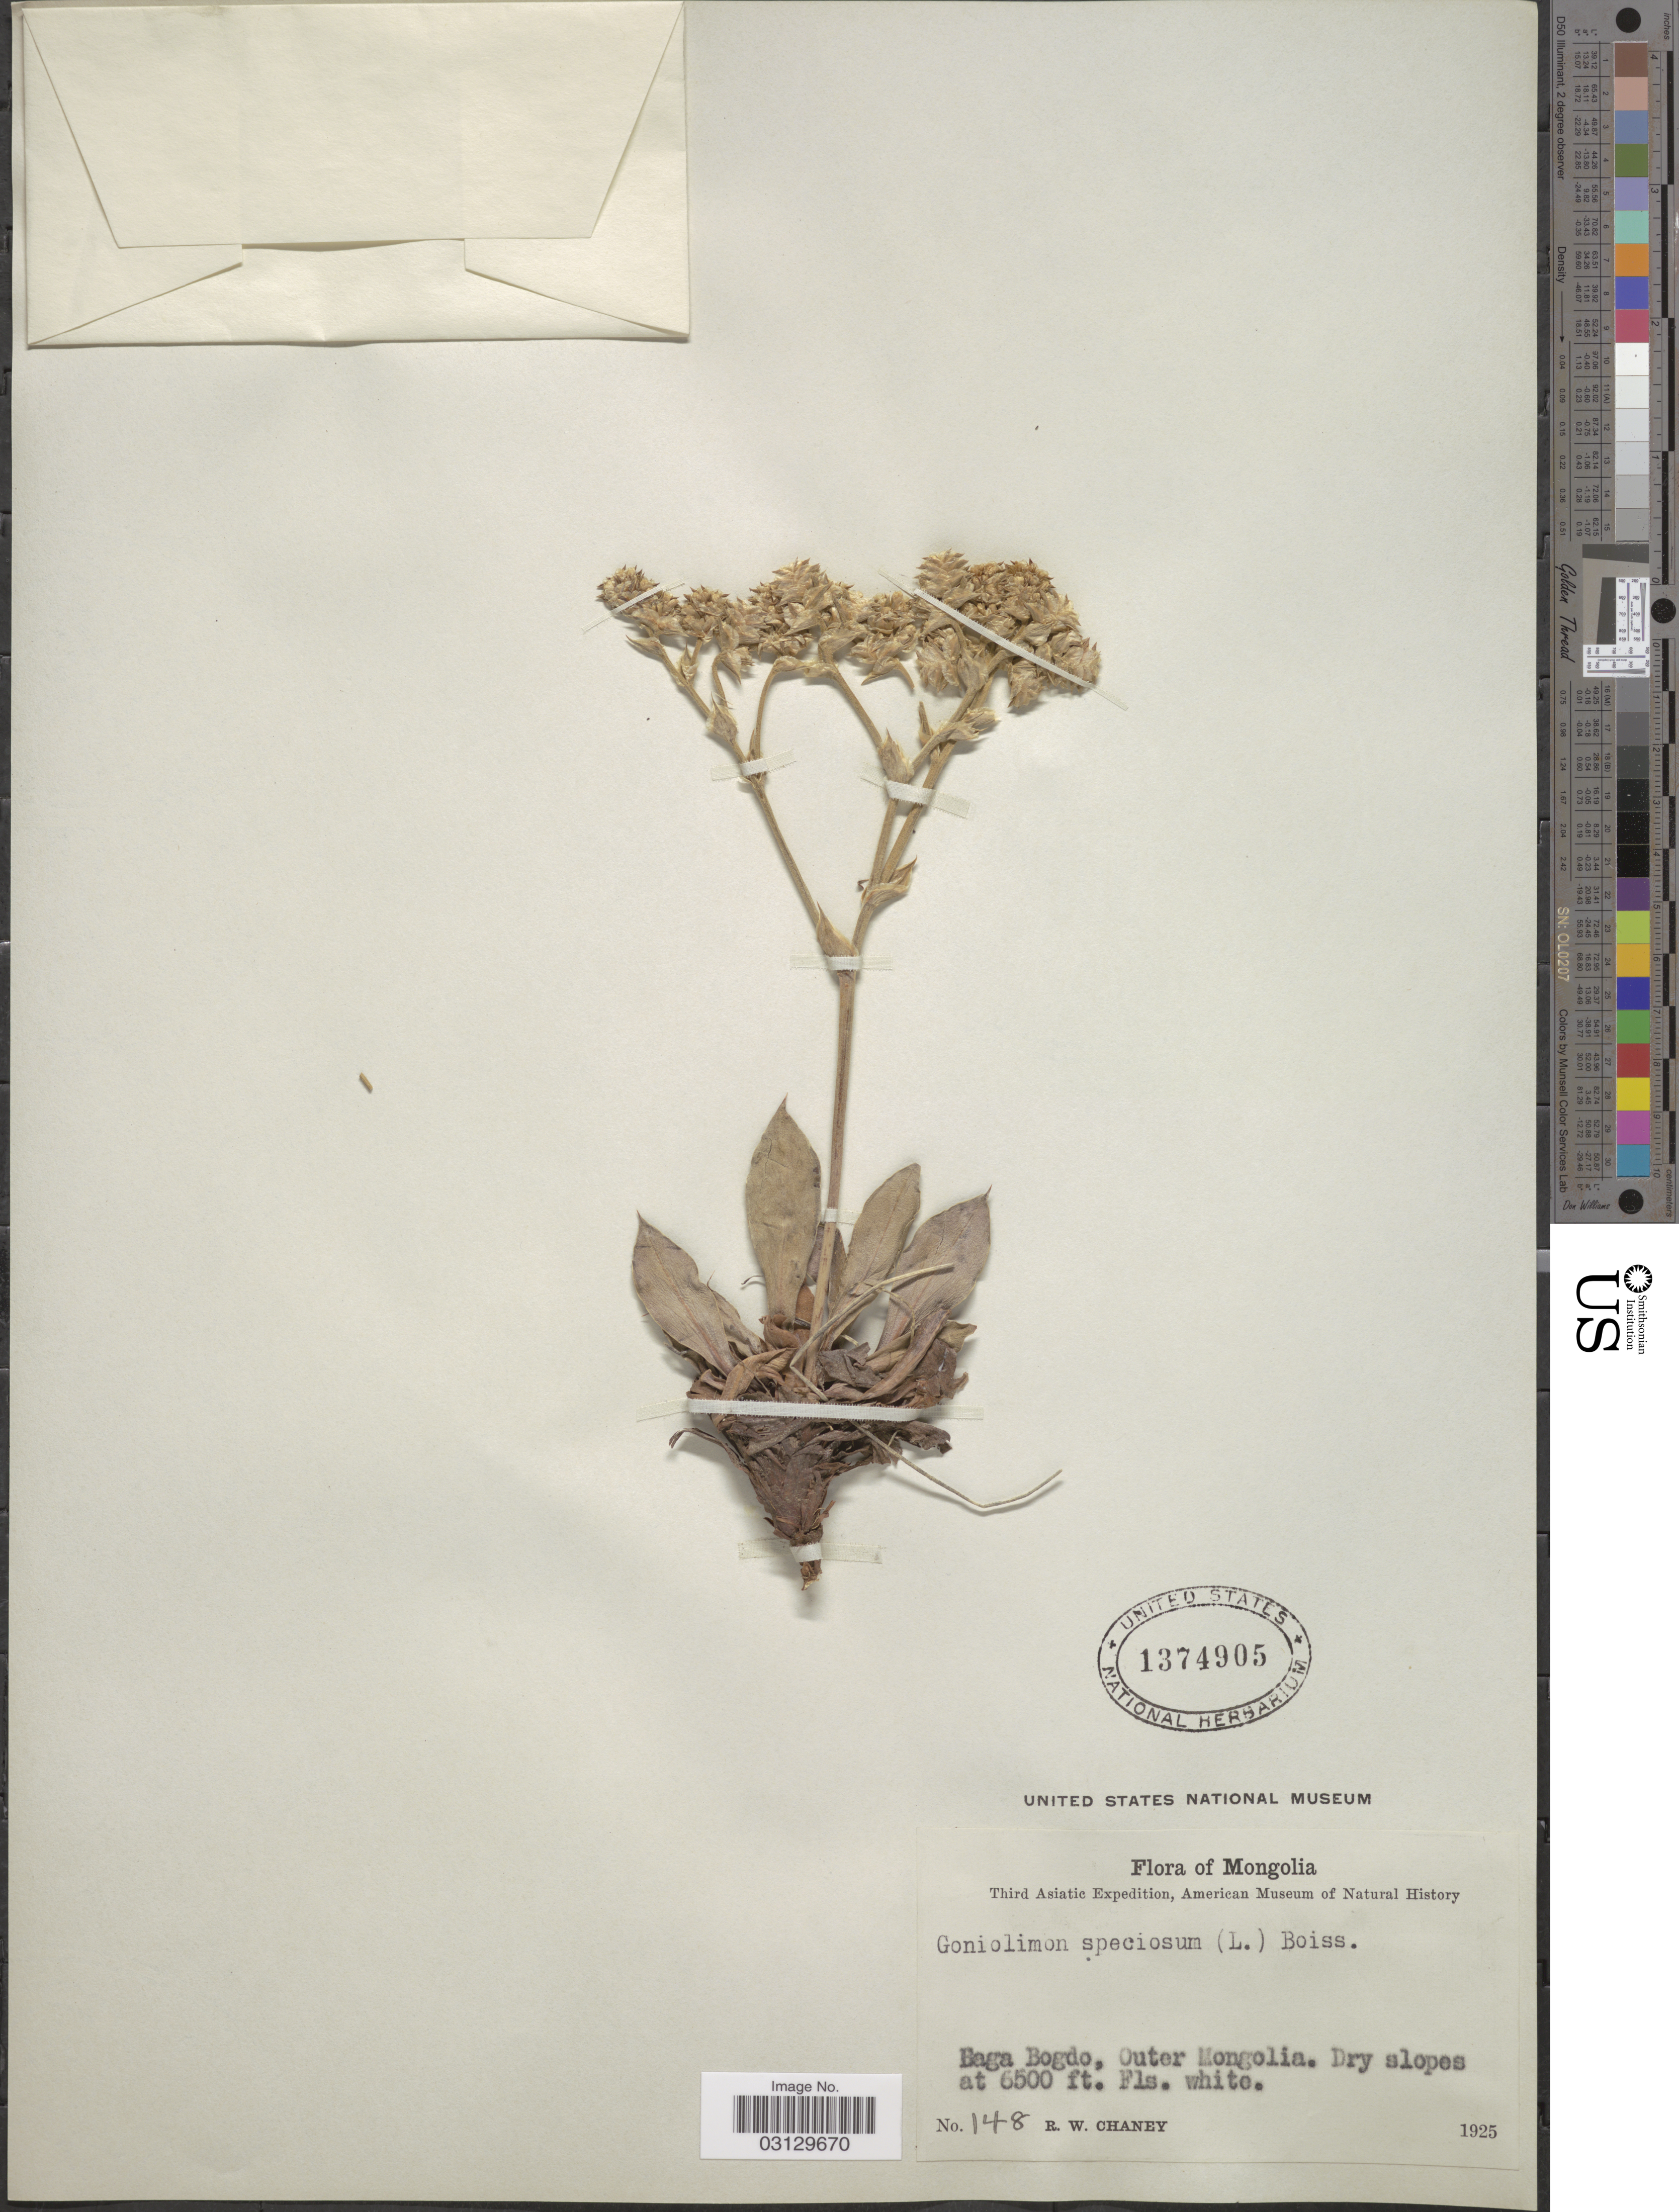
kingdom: Plantae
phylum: Tracheophyta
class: Magnoliopsida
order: Caryophyllales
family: Plumbaginaceae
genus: Goniolimon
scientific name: Goniolimon speciosum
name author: (L.)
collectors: R. Chaney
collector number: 148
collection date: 1925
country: Mongolia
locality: Baga Bogdo, Outer Mongolia.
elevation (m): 1981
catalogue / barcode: US 1374905